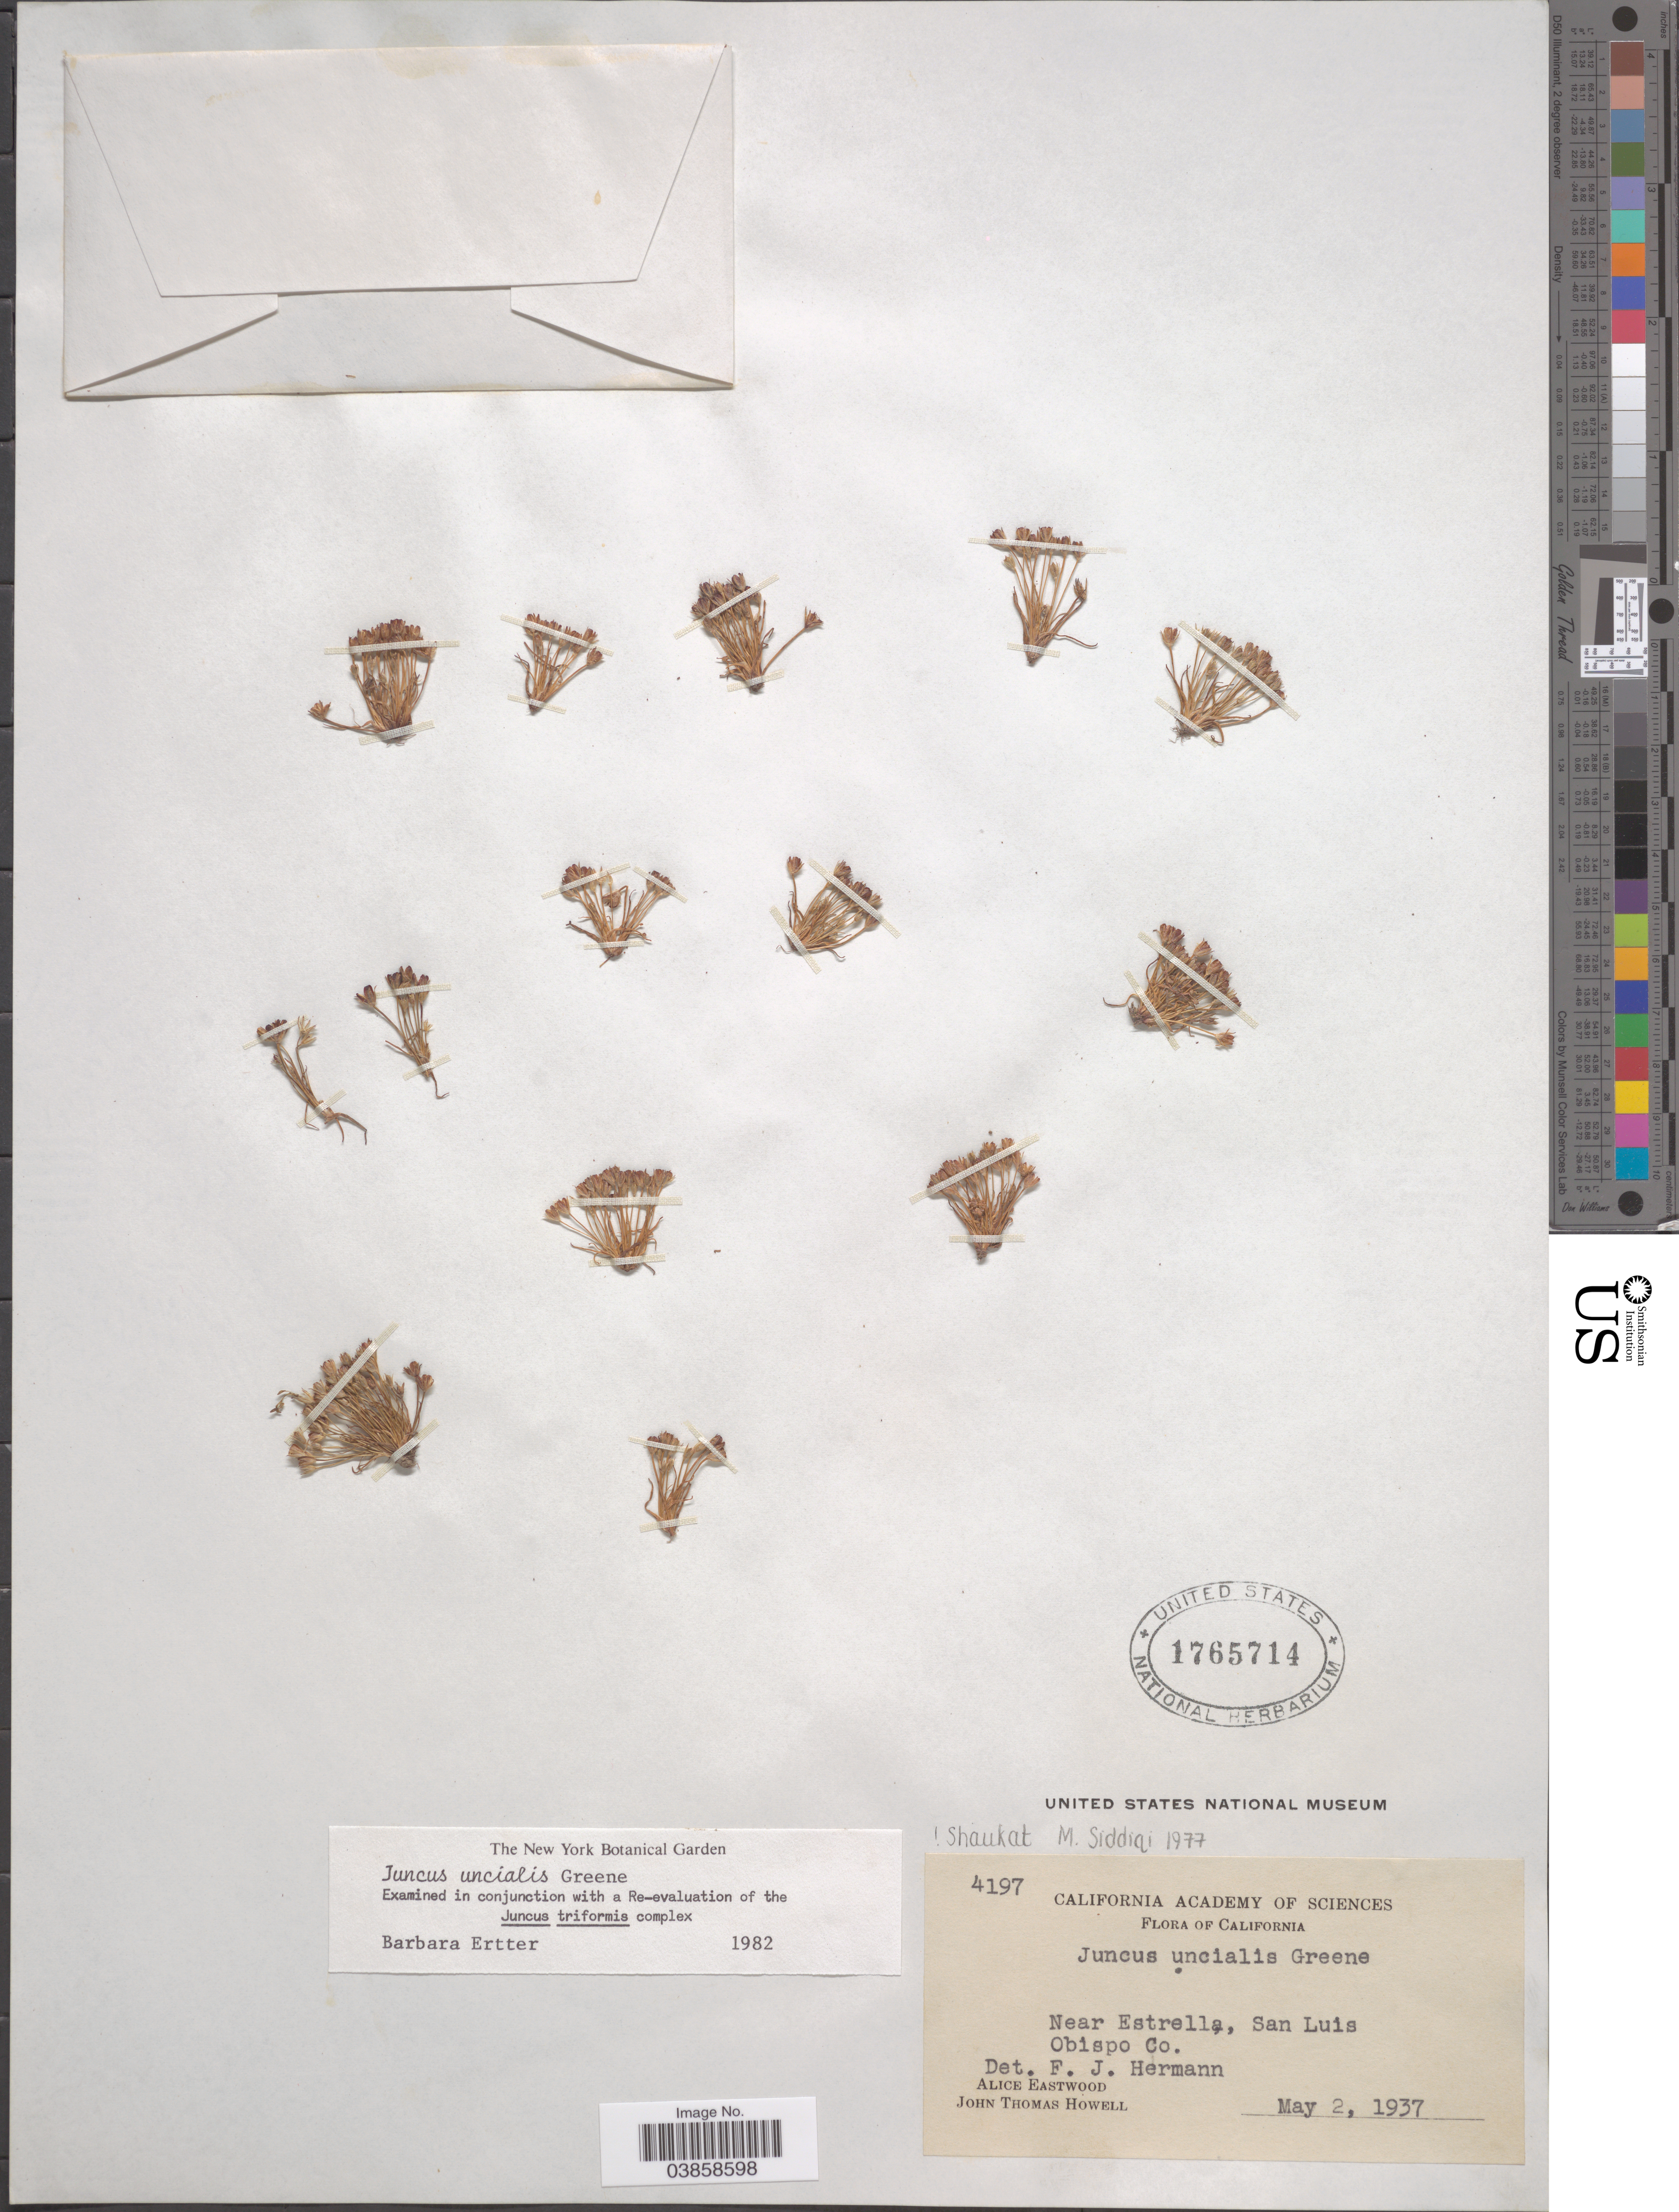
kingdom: Plantae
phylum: Tracheophyta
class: Liliopsida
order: Poales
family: Juncaceae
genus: Juncus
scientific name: Juncus uncialis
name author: Greene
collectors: A. Eastwood & J. T. Howell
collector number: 4197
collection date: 1937-05-02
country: United States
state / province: California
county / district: San Luis Obispo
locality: Near Estrella, San Luis Obispo Co.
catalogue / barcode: US 1765714